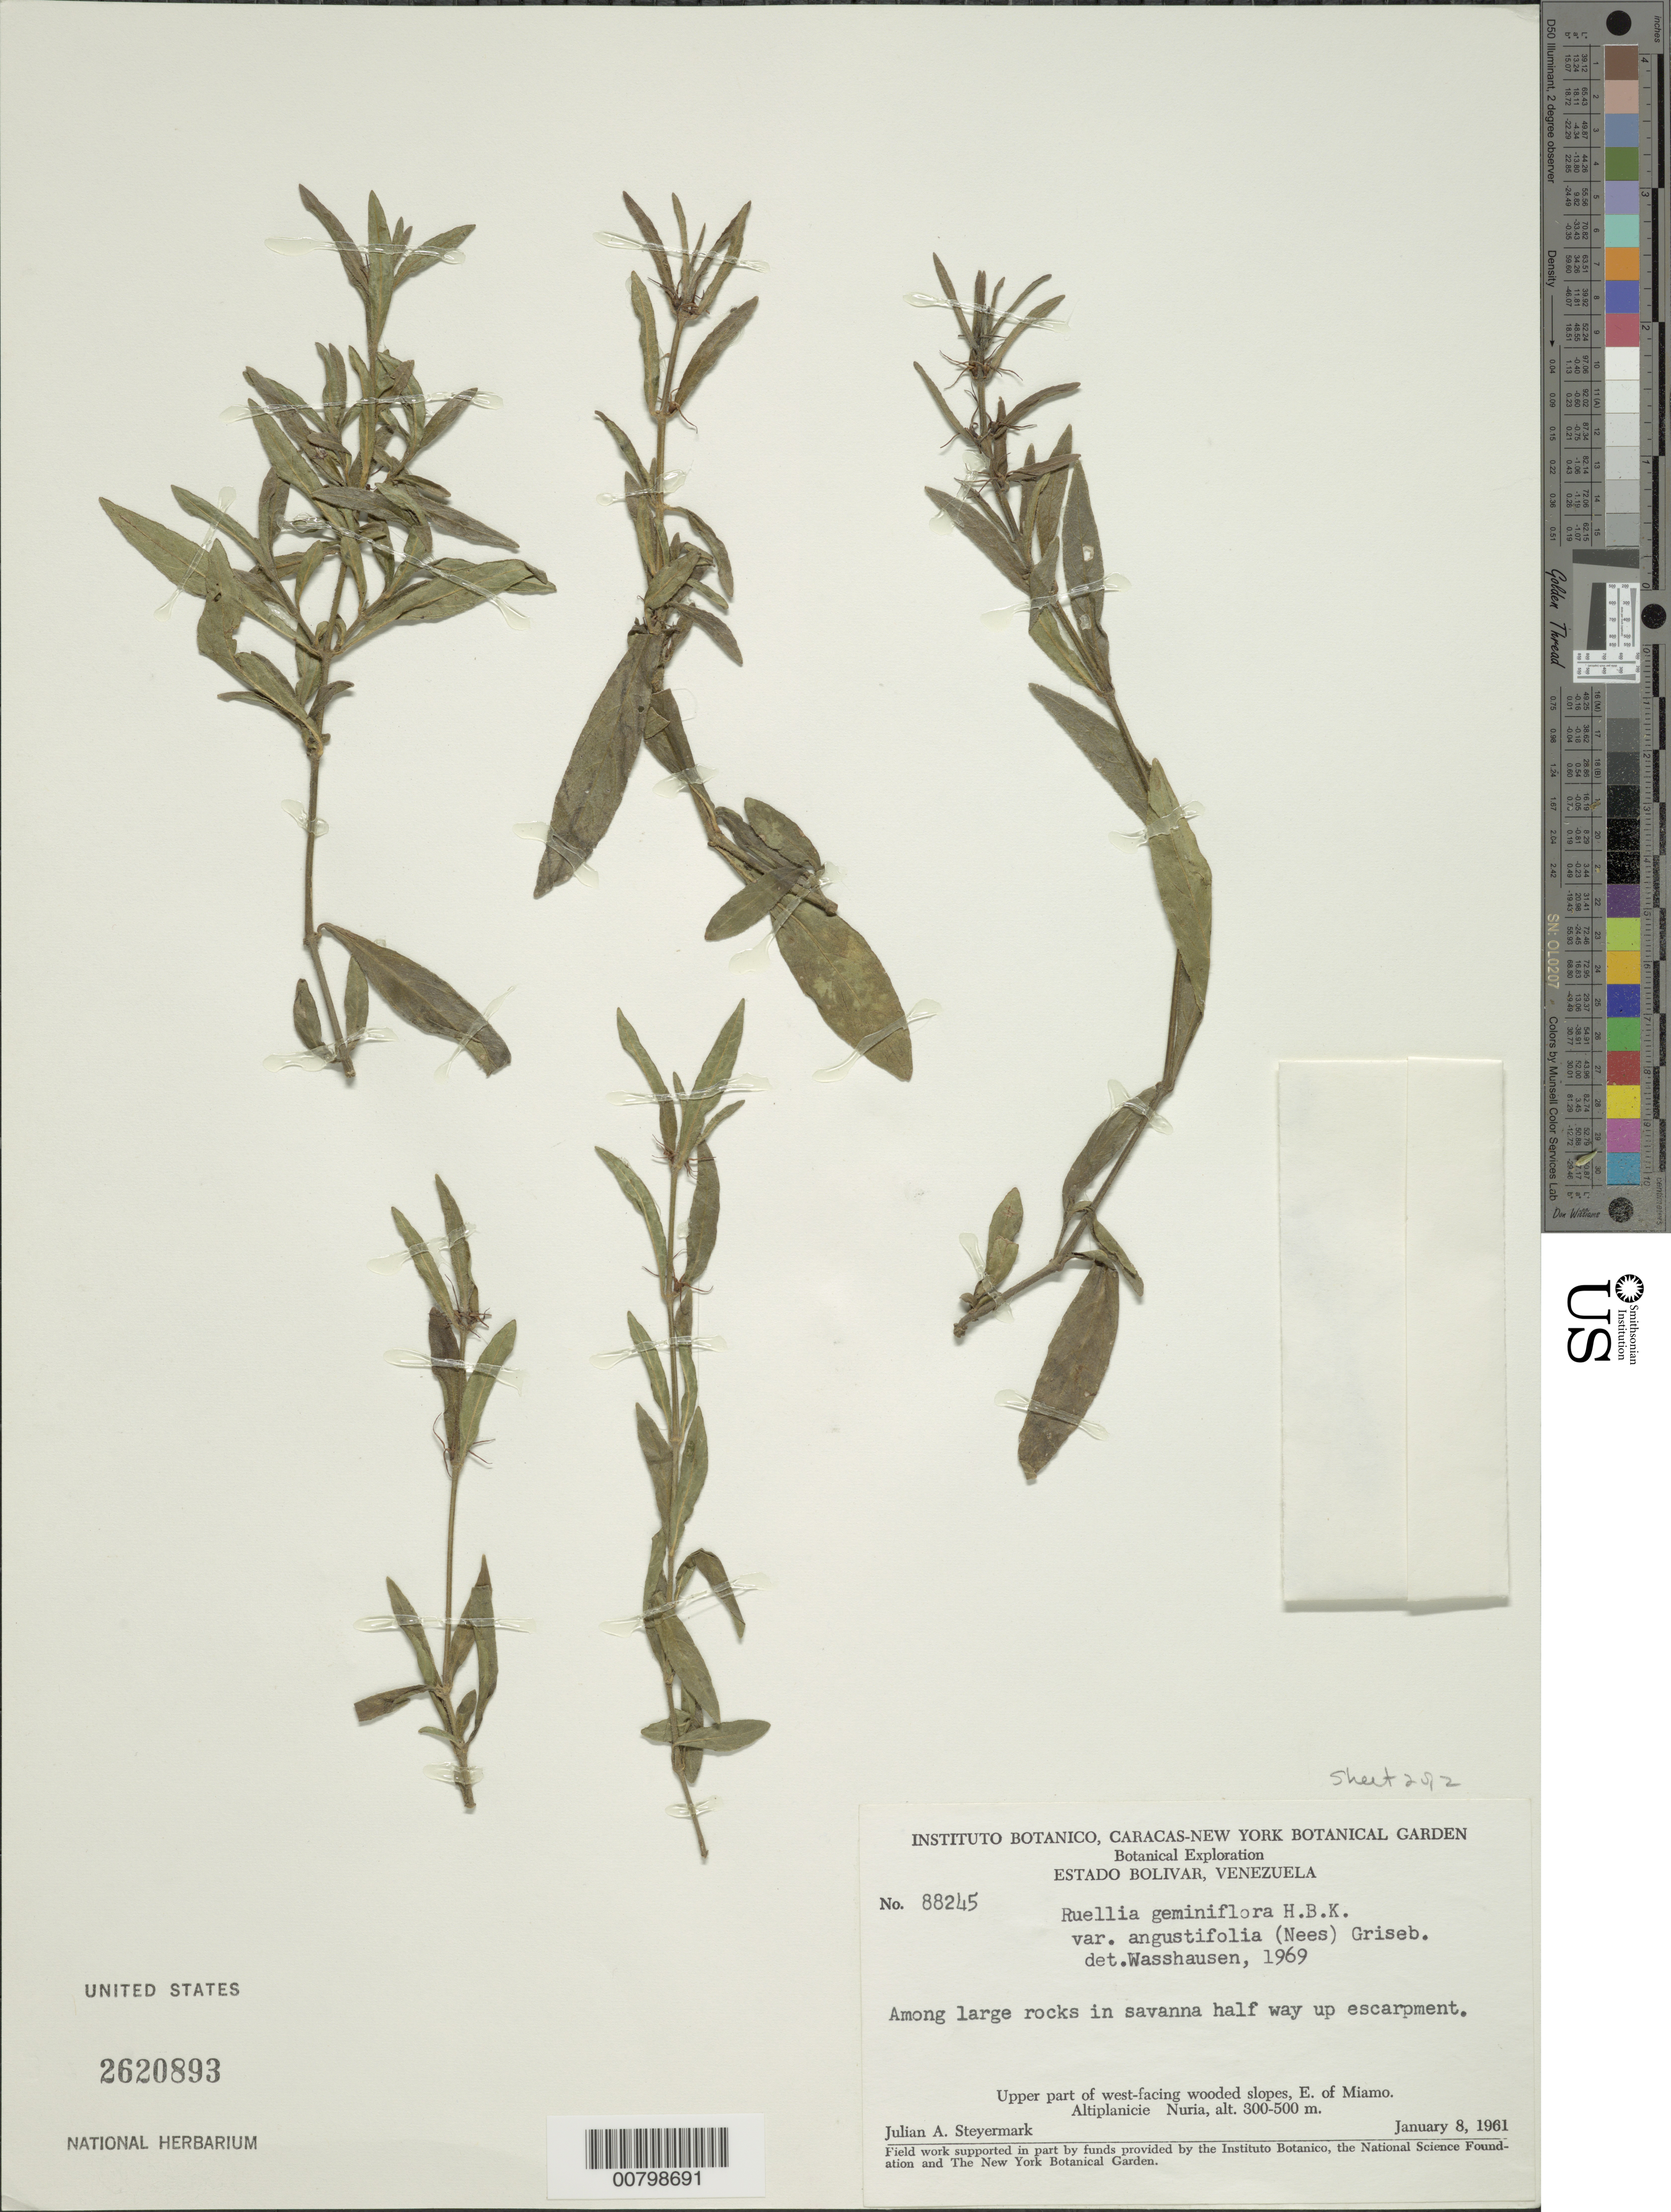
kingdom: Plantae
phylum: Tracheophyta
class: Magnoliopsida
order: Lamiales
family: Acanthaceae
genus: Ruellia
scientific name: Ruellia geminiflora var. angustifolia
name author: (Nees) Griseb.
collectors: J. Steyermark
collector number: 88245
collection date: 1961-01-08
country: Venezuela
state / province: Bolivar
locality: Estado Bolivar. Upper part of west-facing, wooded slopes, E. of Miamo. Altiplanicie, Nuria.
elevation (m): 300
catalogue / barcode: US 2620893